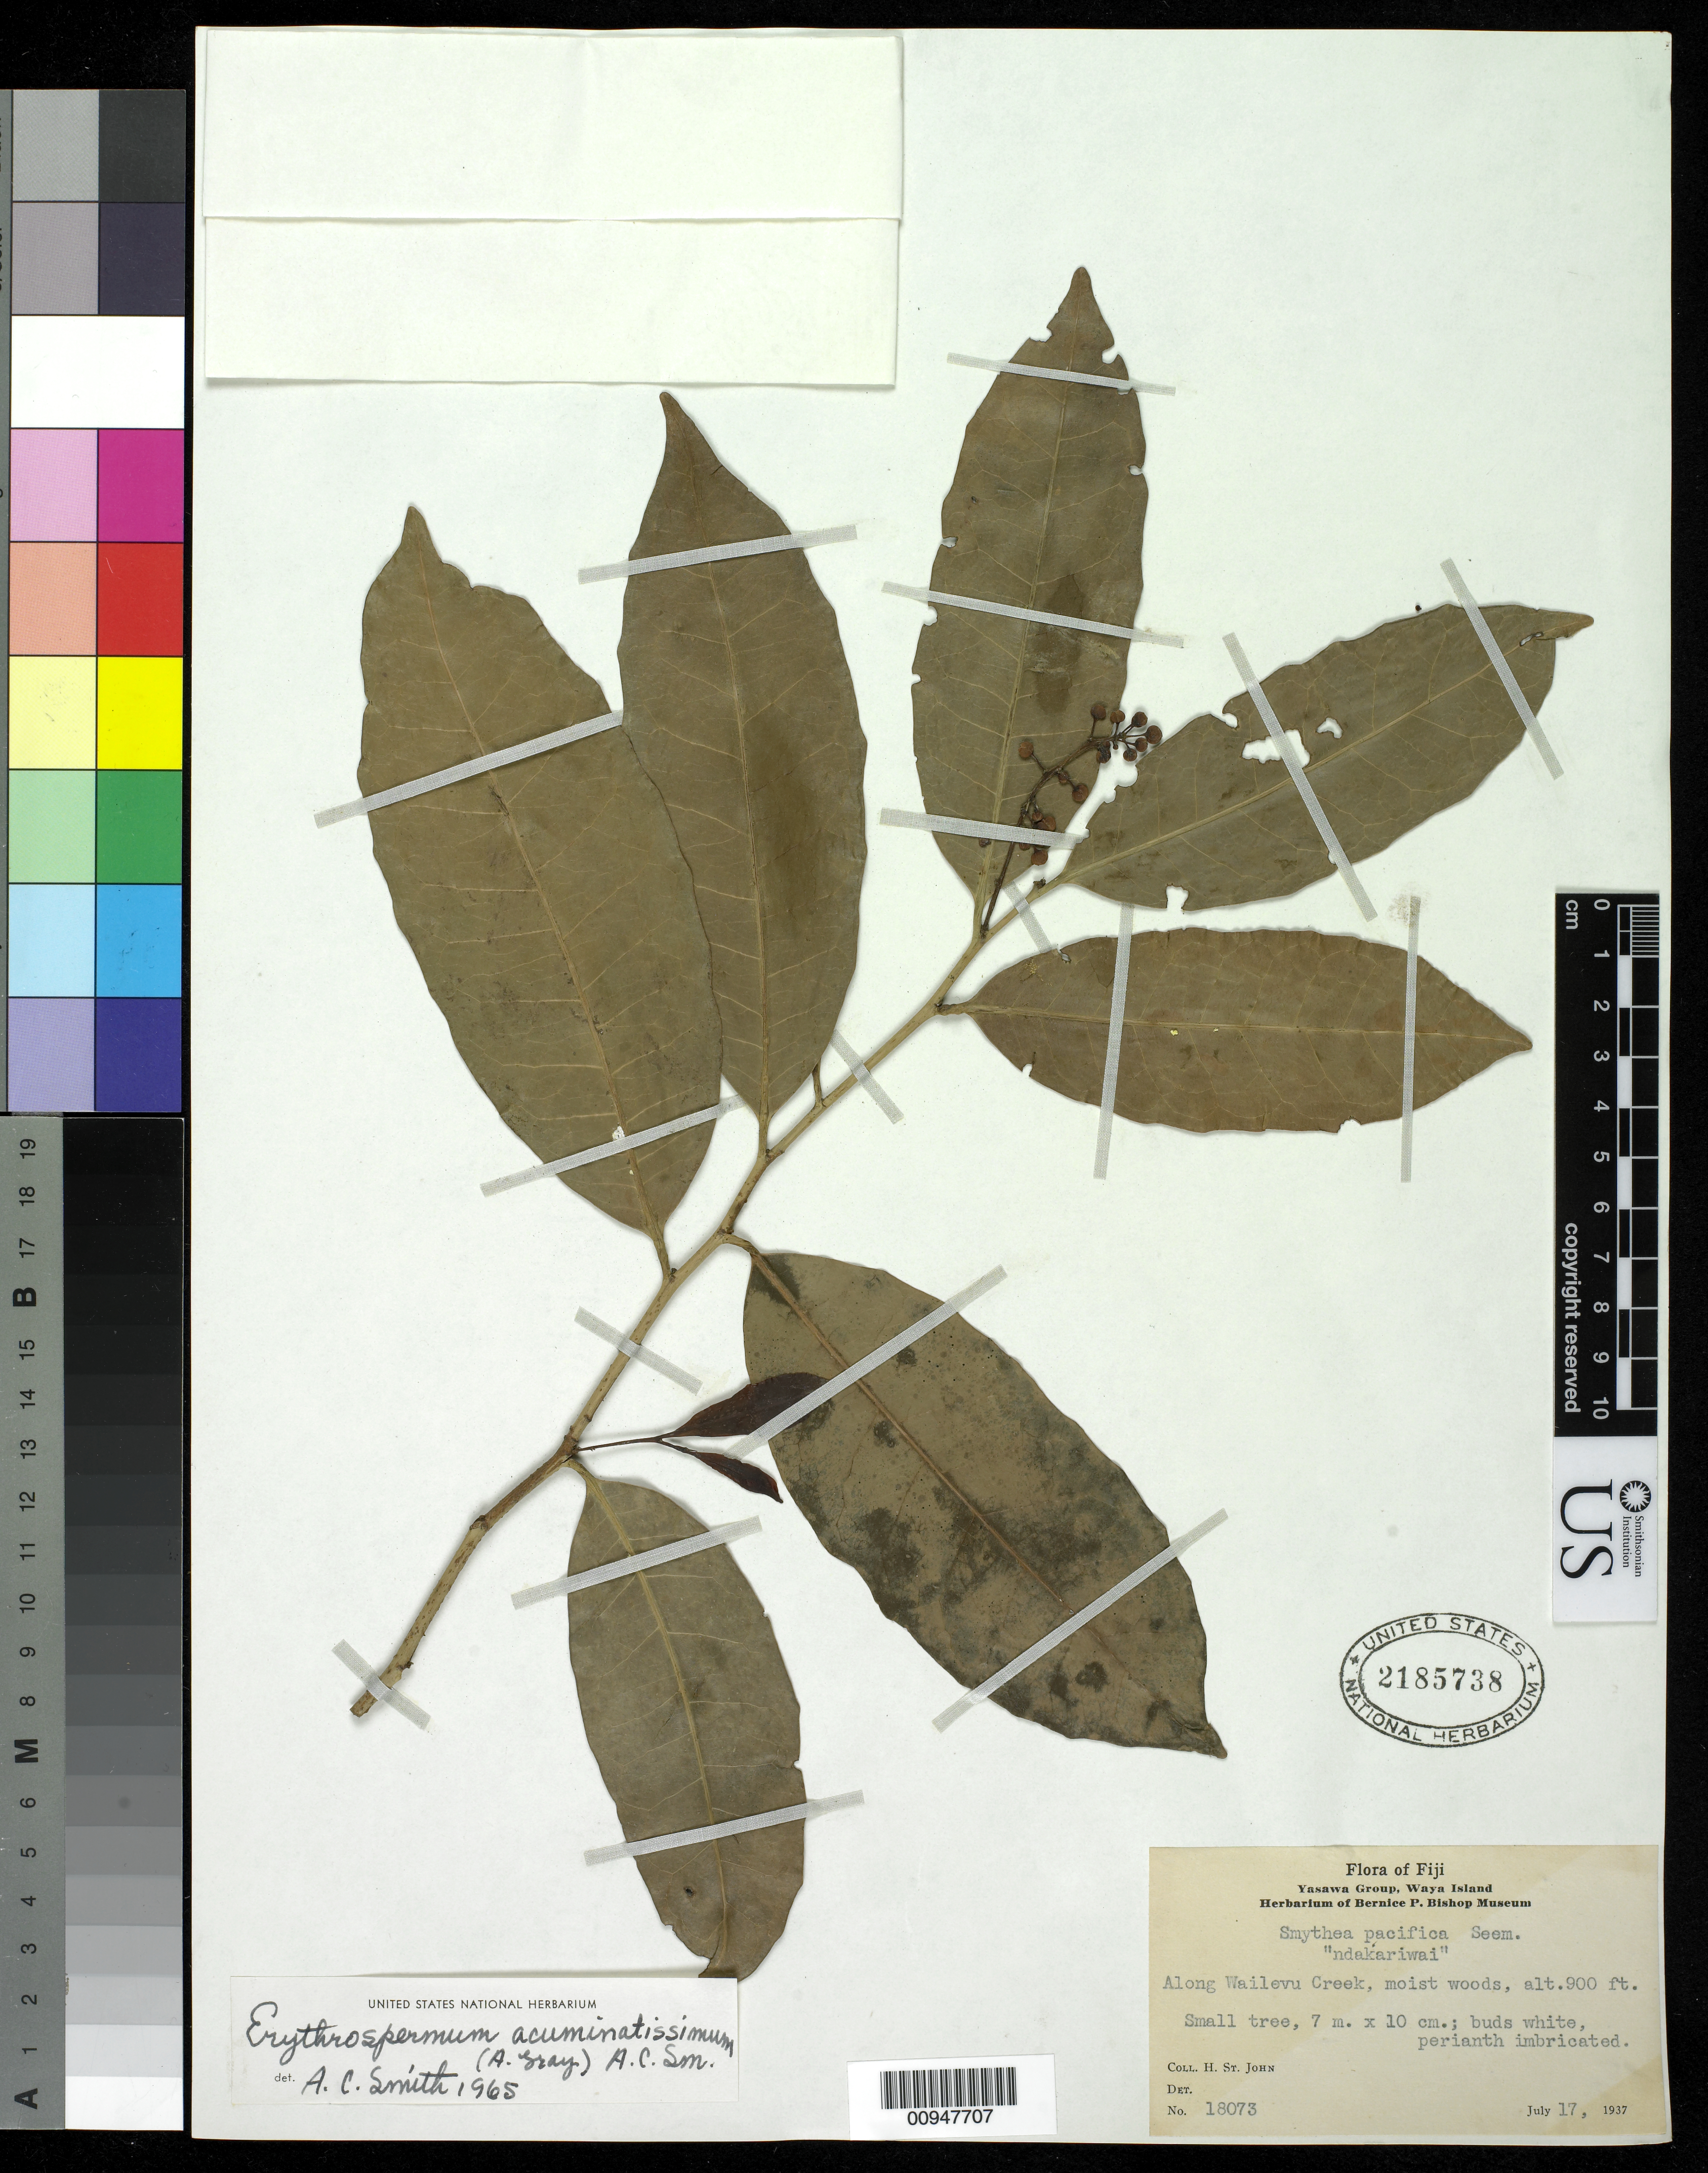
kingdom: Plantae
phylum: Tracheophyta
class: Magnoliopsida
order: Malpighiales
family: Achariaceae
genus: Erythrospermum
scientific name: Erythrospermum acuminatissimum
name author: (A. Gray) A.C. Sm.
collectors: H. St. John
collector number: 18073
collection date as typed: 17 Jul 1937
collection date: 1937-07-17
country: Fiji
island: Waya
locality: Waya island. Along Wailevu Creek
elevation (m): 274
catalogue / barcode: US 2185738